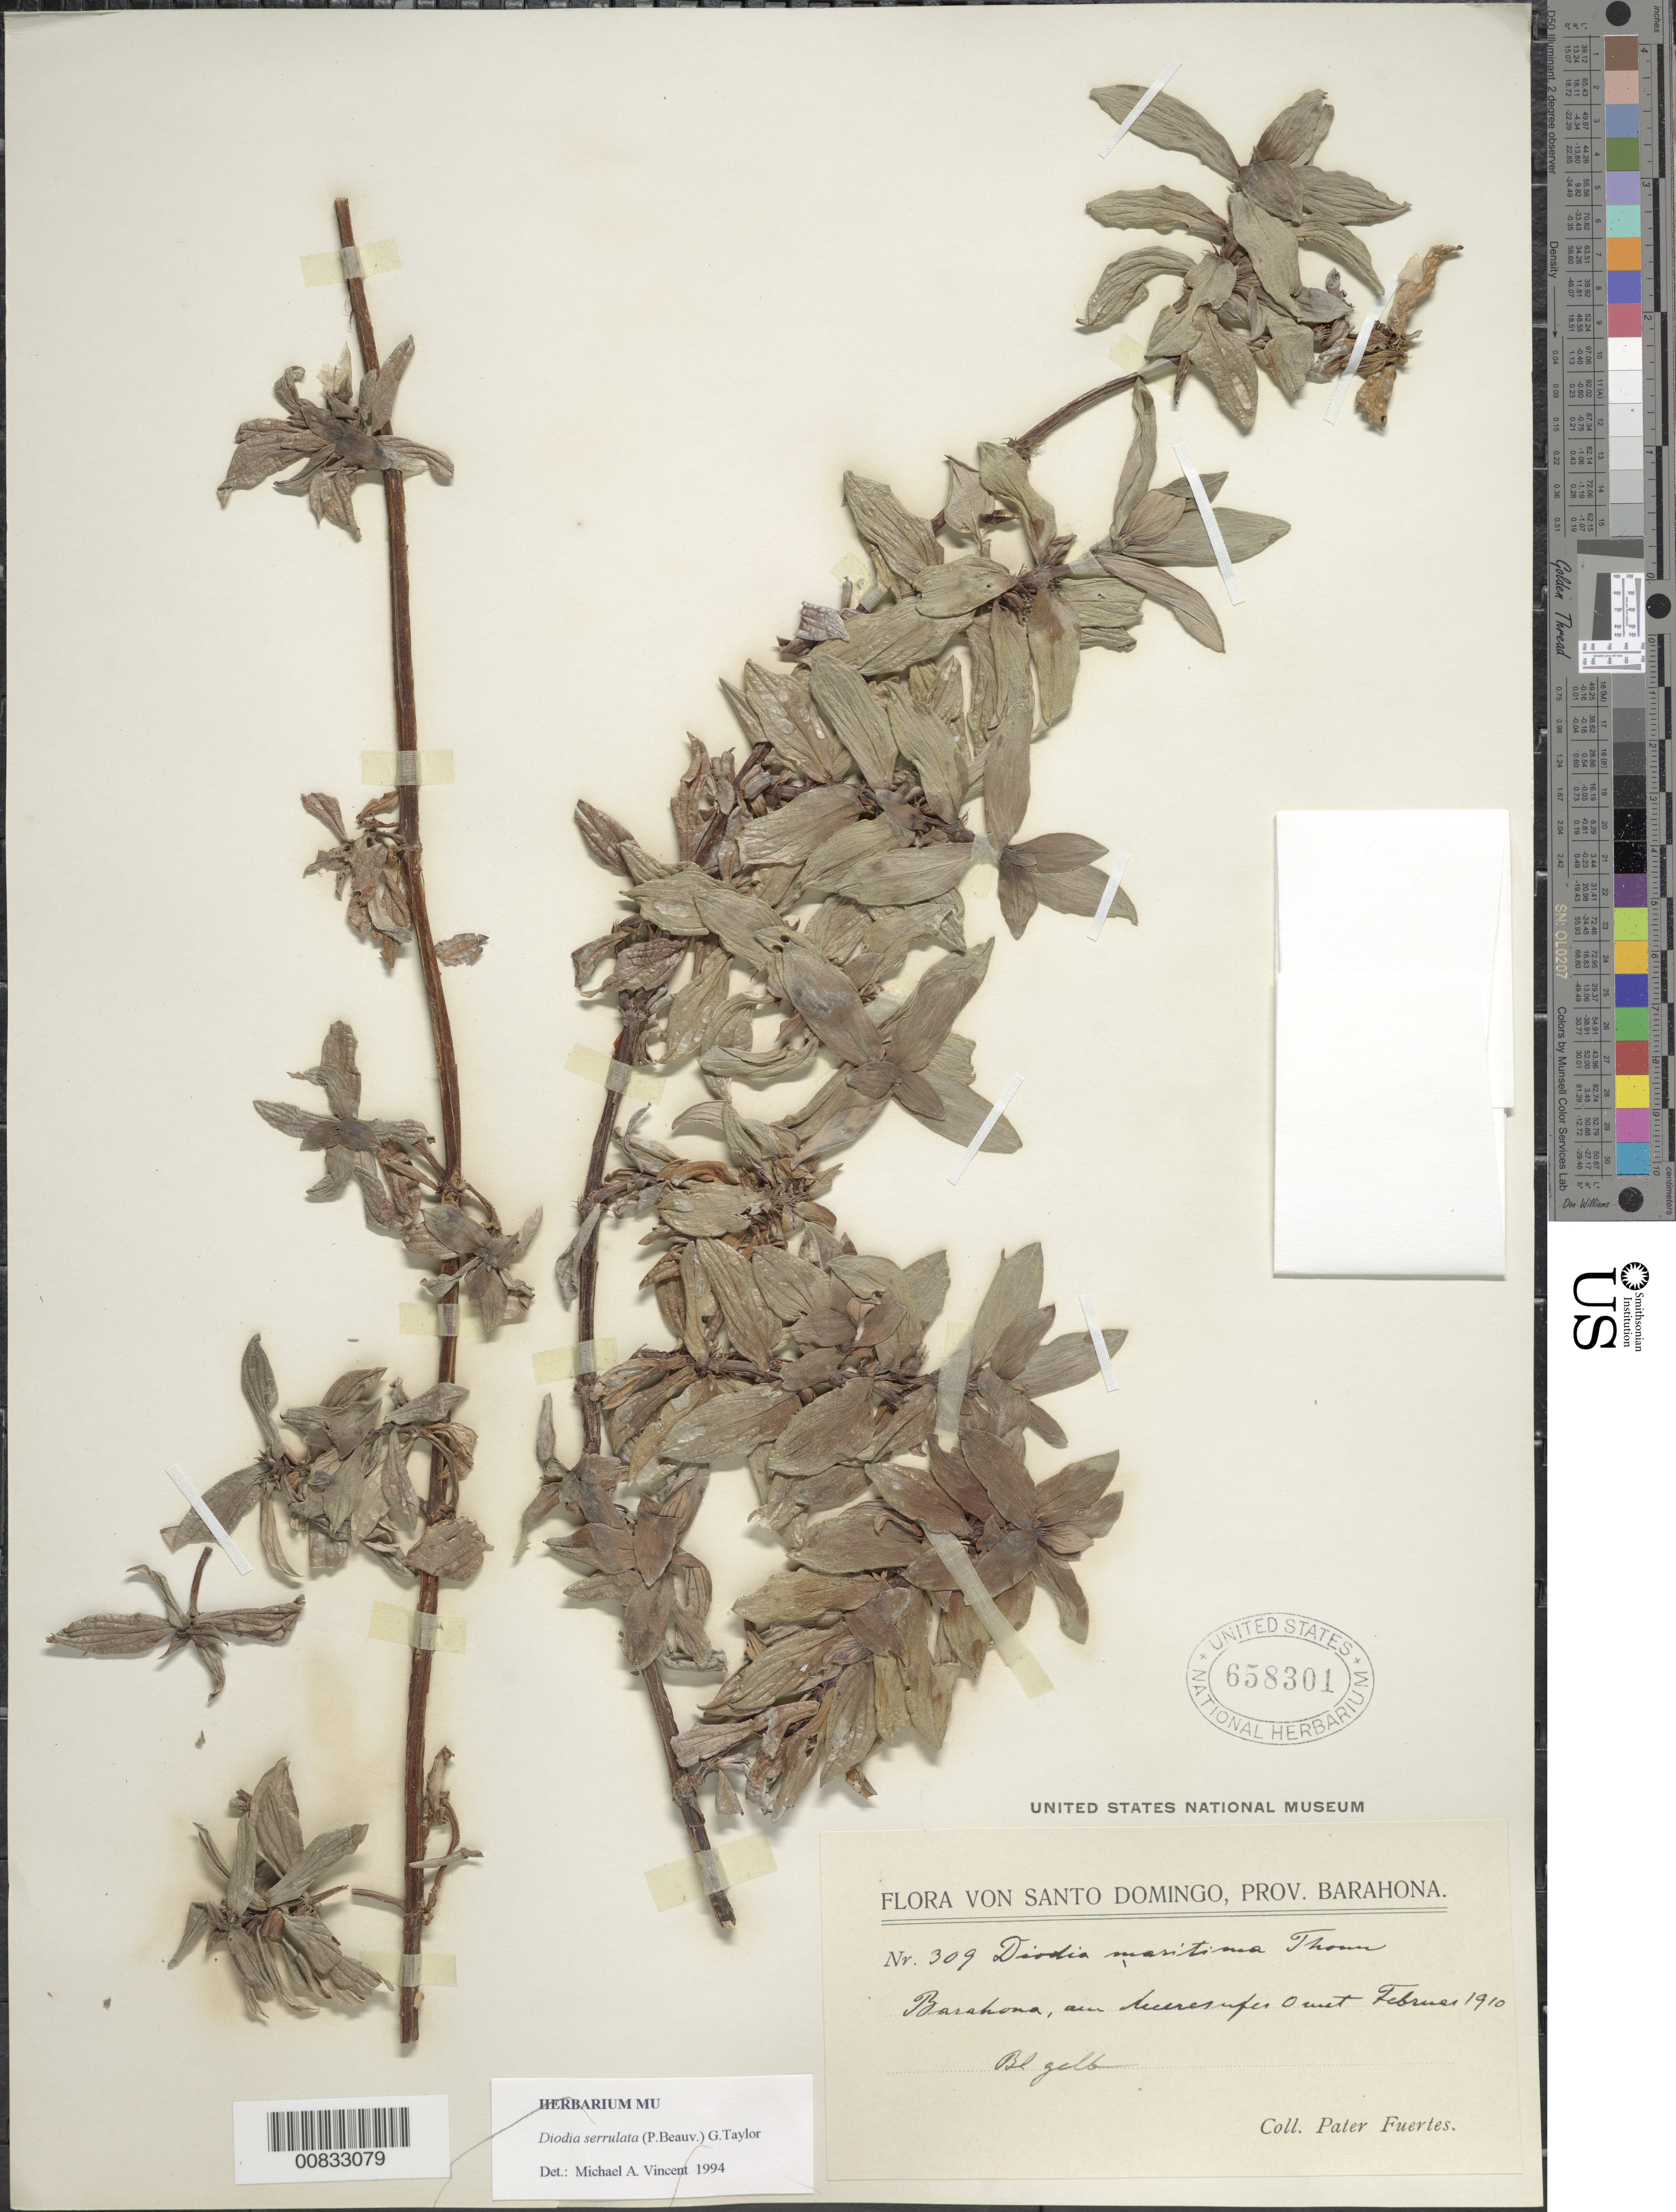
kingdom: Plantae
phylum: Tracheophyta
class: Magnoliopsida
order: Gentianales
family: Rubiaceae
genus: Diodia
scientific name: Diodia serrulata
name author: (P. Beauv.) G. Taylor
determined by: Vincent, Michael A.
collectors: M. D. Fuertes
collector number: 309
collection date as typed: Feb 1910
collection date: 1910-02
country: Dominican Republic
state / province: Barahona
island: Hispaniola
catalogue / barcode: US 658301